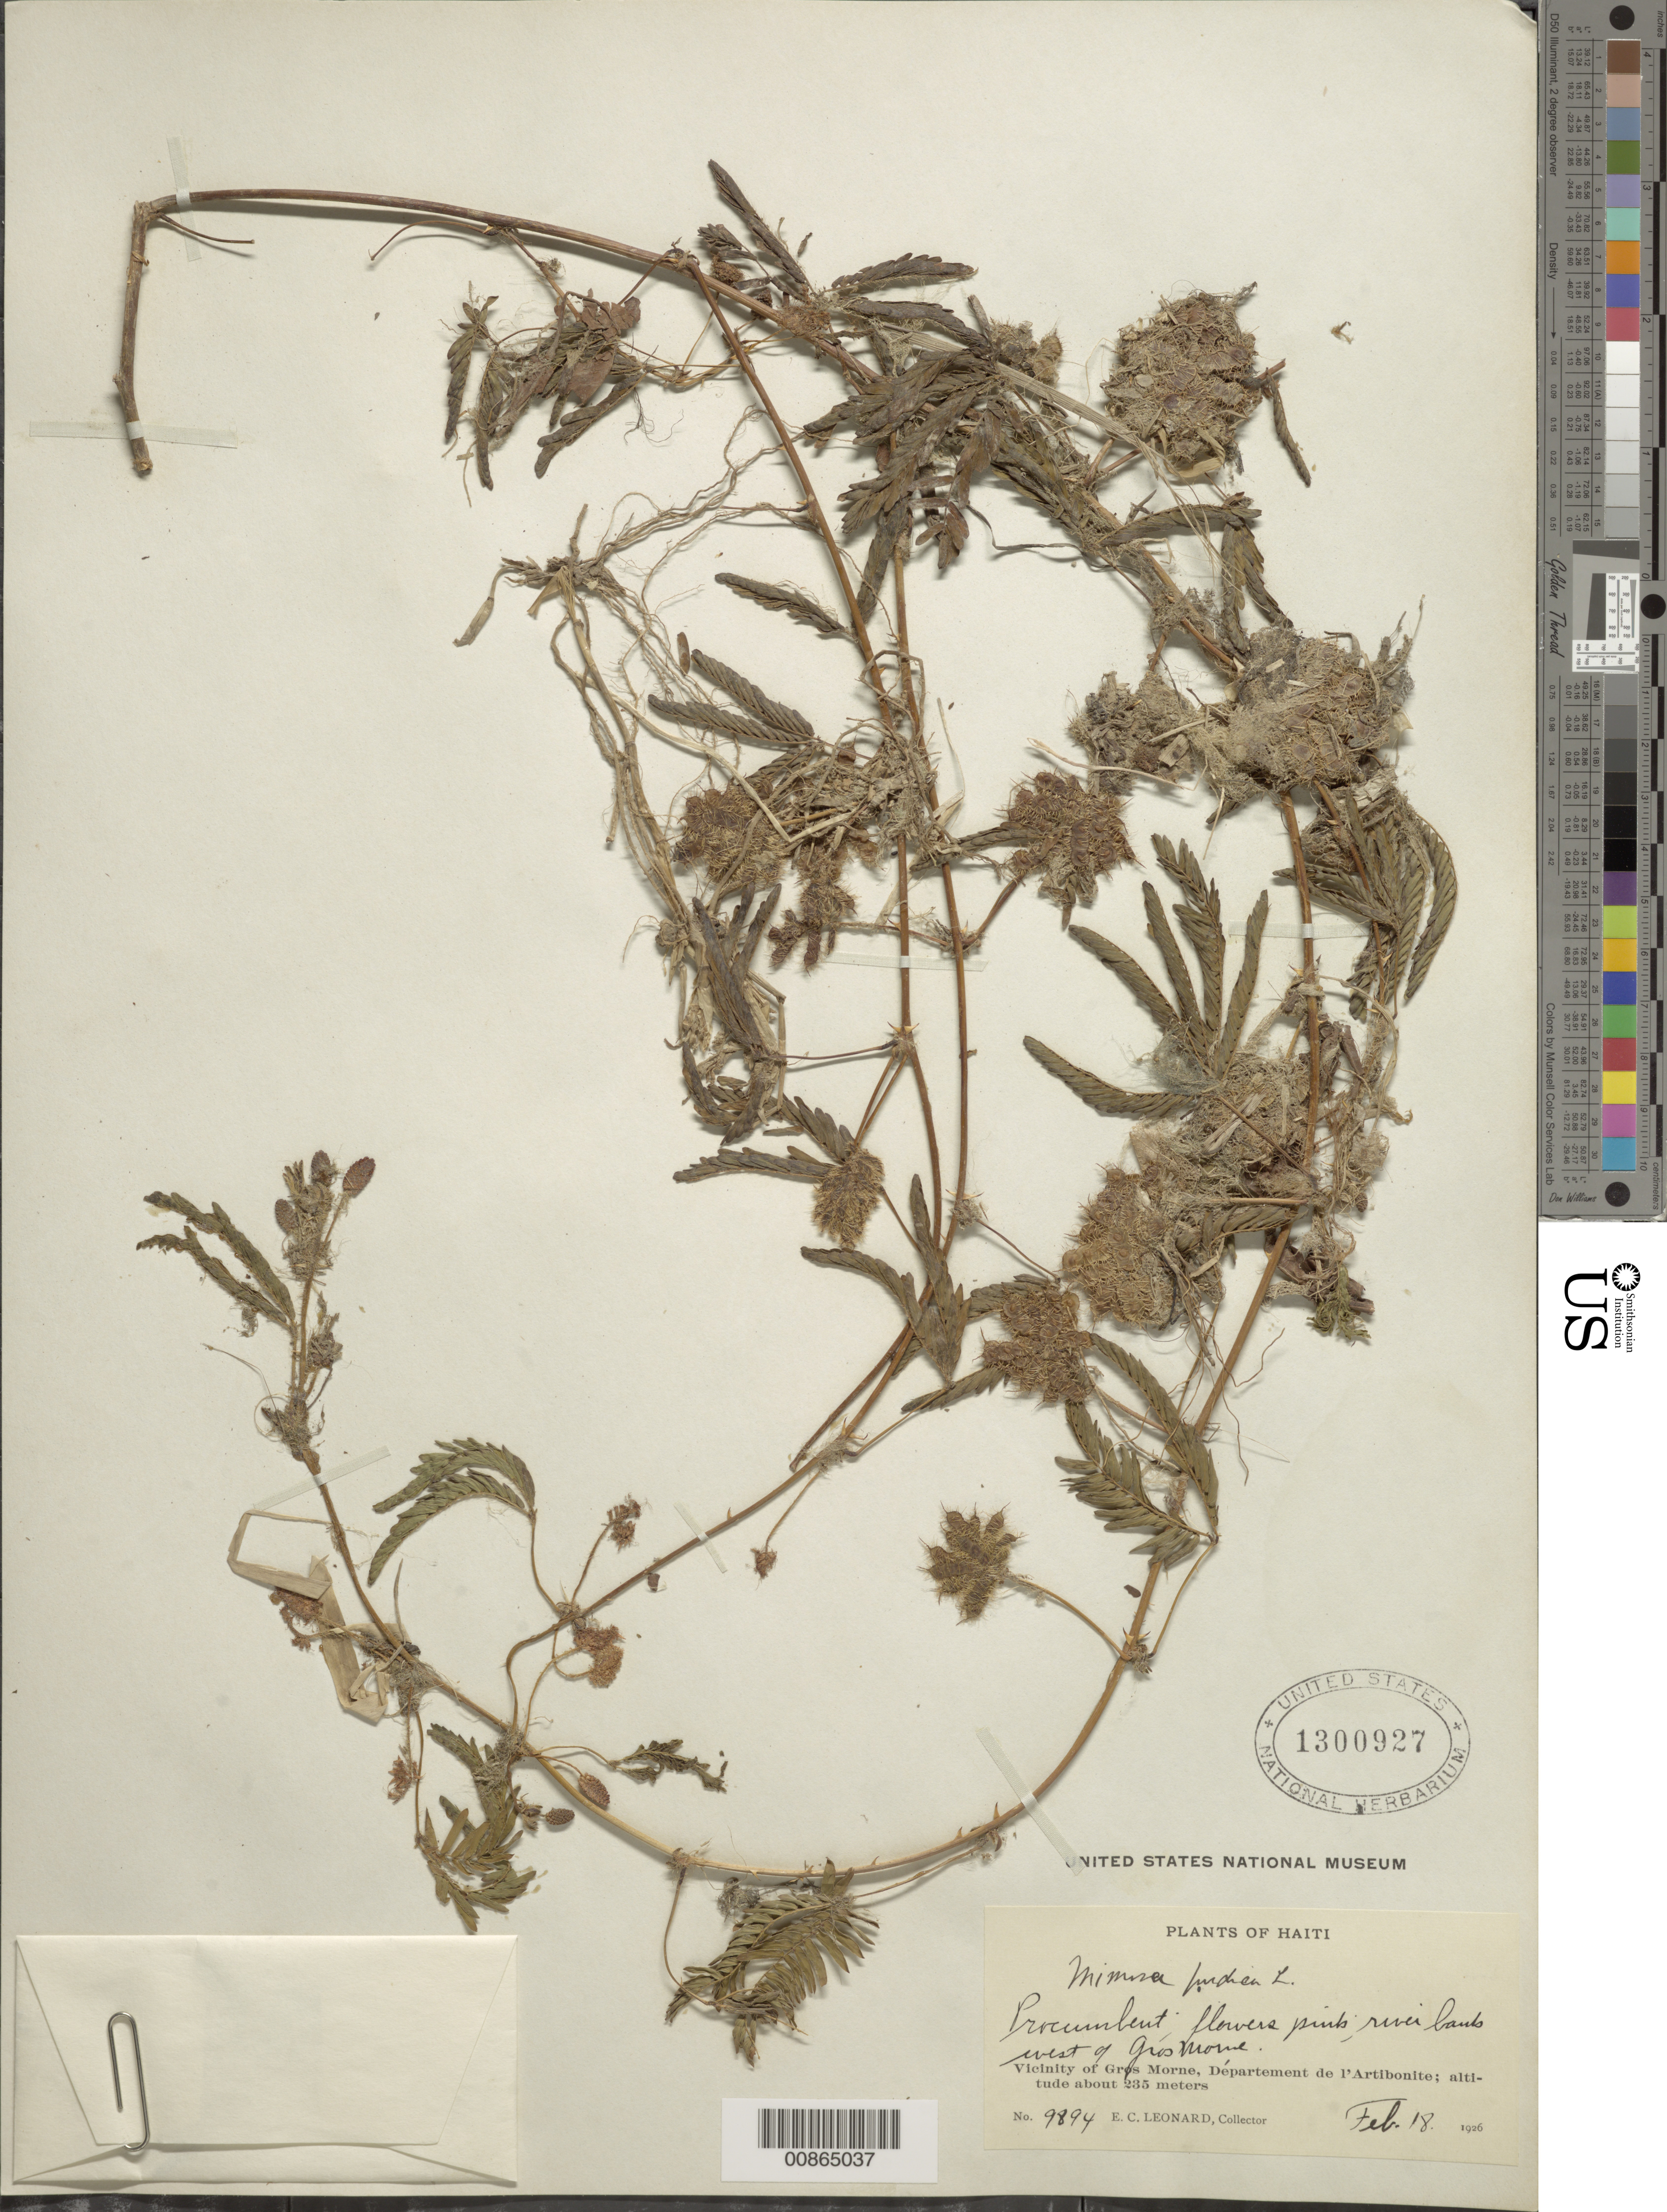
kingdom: Plantae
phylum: Tracheophyta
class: Magnoliopsida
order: Fabales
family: Fabaceae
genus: Mimosa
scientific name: Mimosa pudica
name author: L.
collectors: E. C. Leonard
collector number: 9894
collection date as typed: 18 Feb 1926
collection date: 1926-02-18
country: Haiti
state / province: Artibonite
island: Hispaniola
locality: West of Gros Morne.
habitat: River bank.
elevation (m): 235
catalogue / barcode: US 1300927